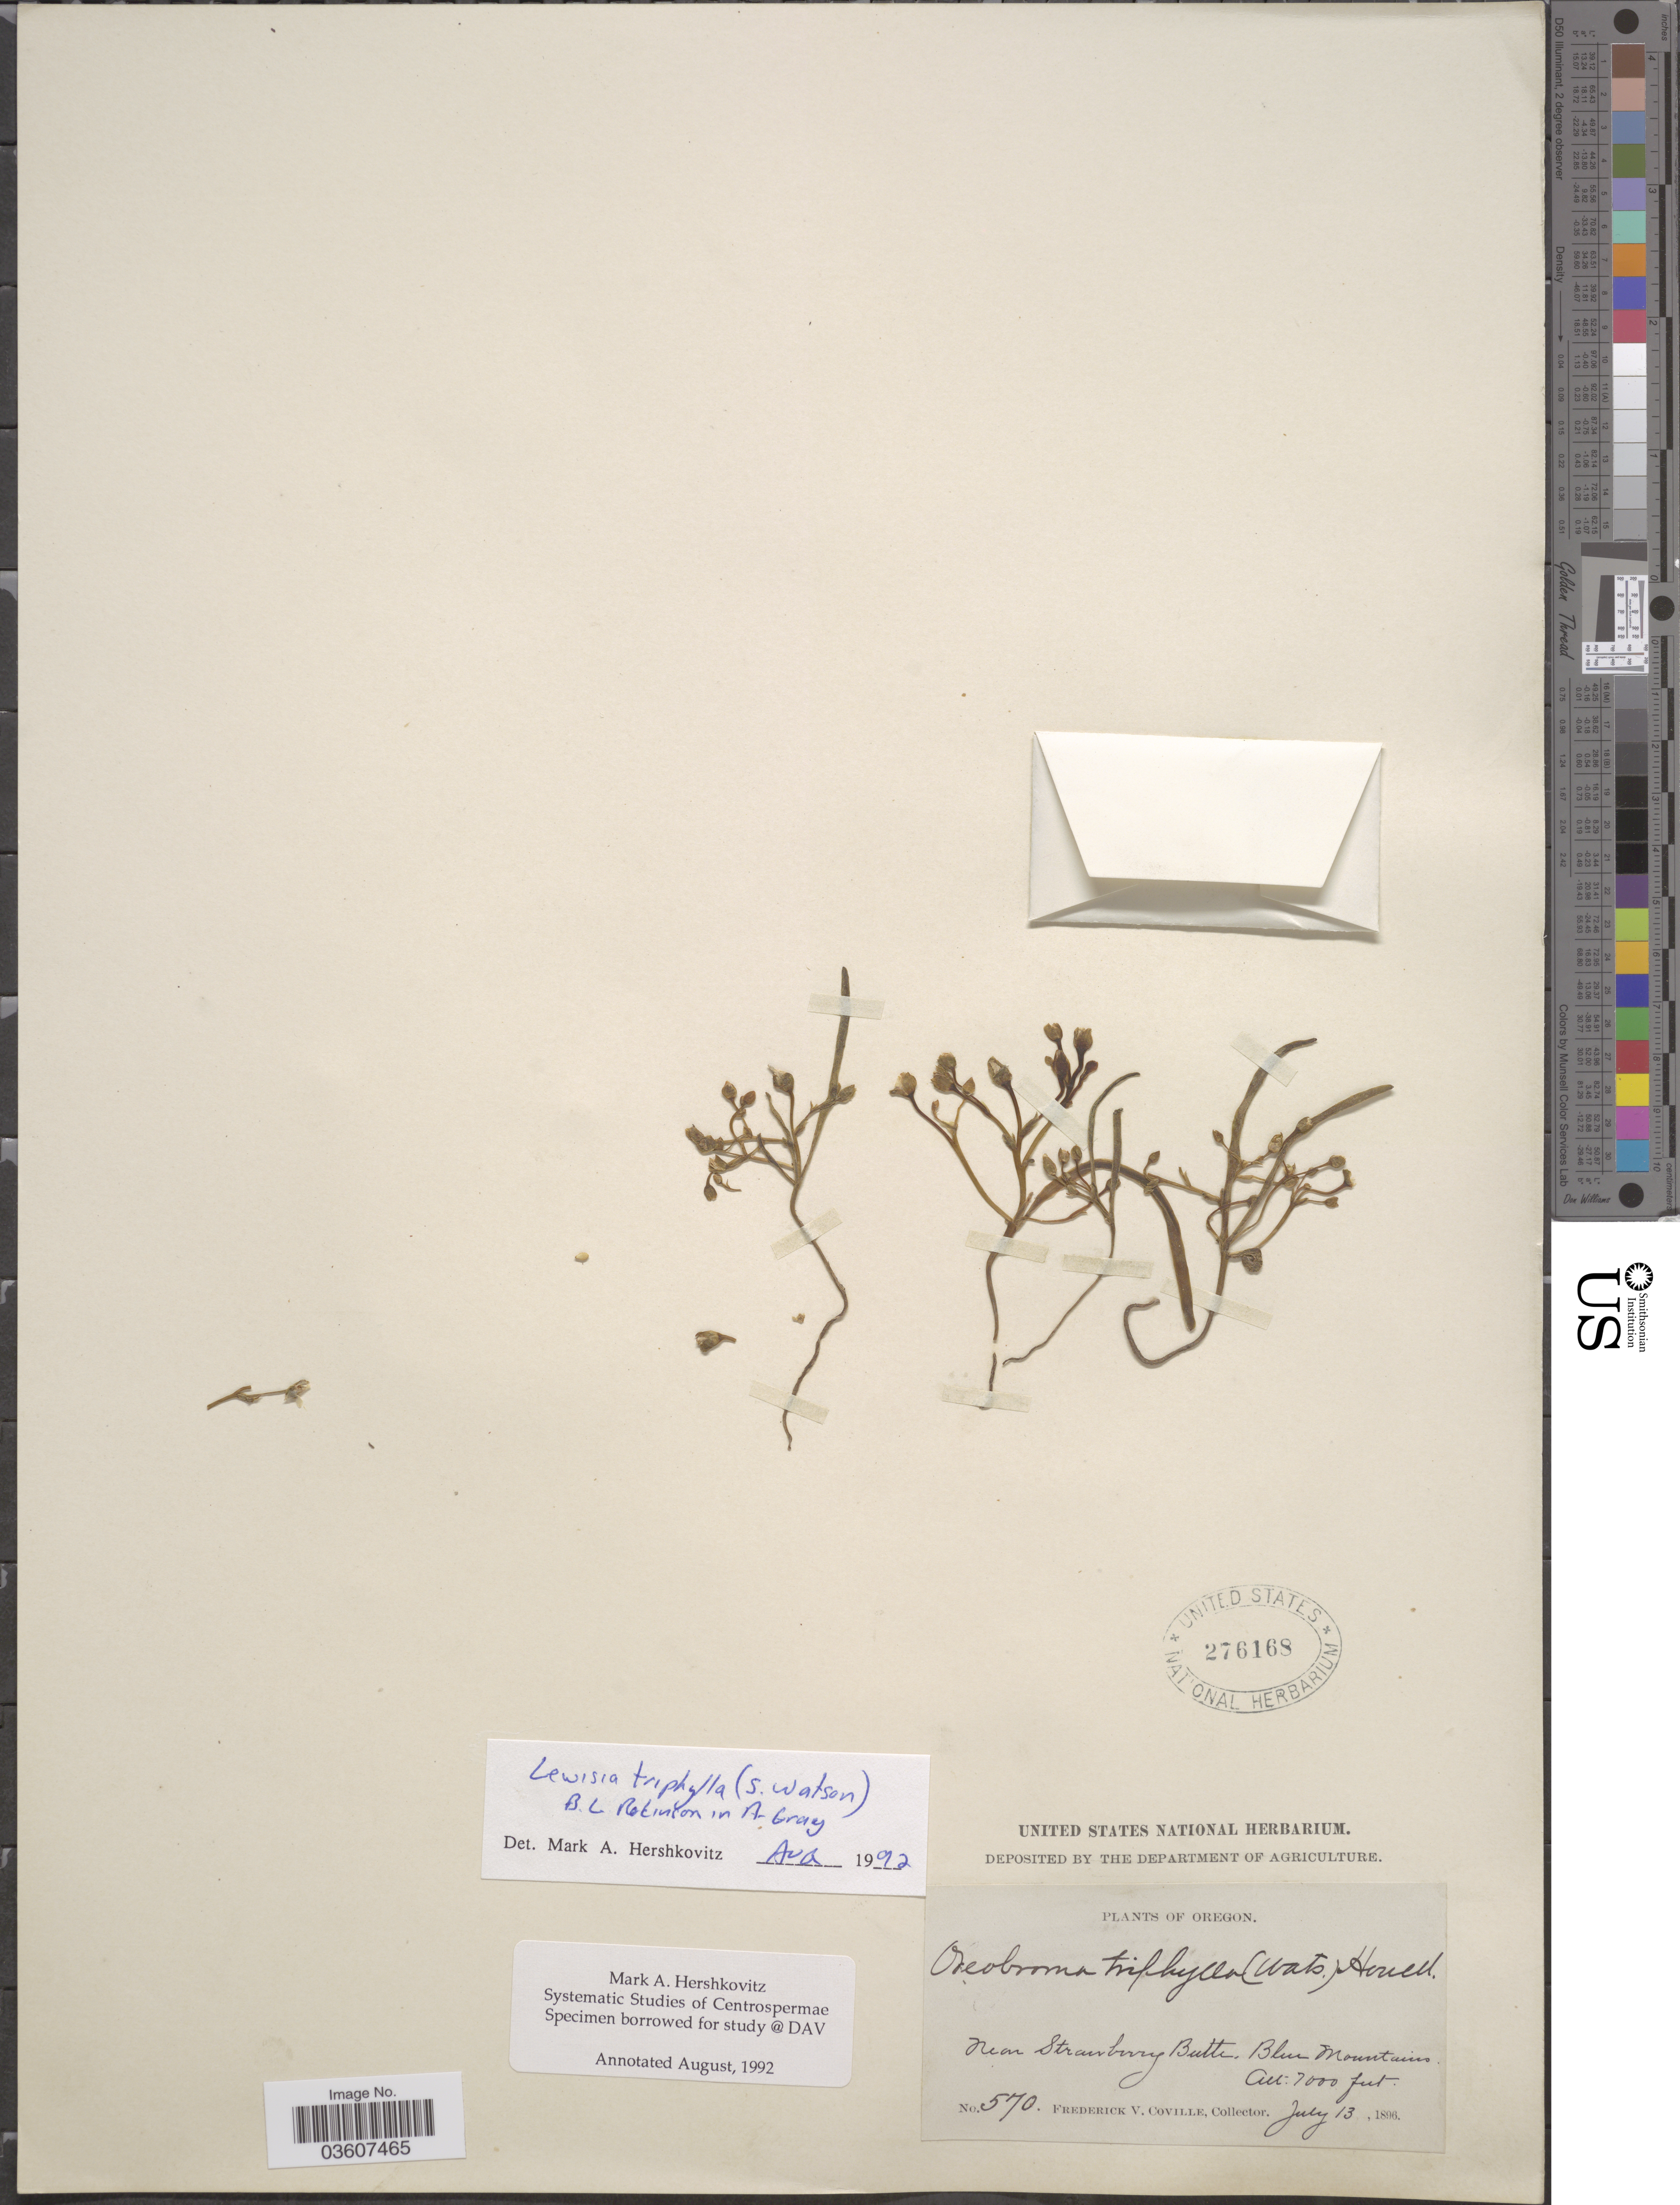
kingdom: Plantae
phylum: Tracheophyta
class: Magnoliopsida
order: Caryophyllales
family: Montiaceae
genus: Erocallis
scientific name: Erocallis triphylla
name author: (S. Watson) Rydb.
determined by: Strong, Mark T., (BOT), Smithsonian Institution - National Museum of Natural History (UNITED STATES)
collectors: F. V. Coville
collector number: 570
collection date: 1896-07-13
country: United States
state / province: Oregon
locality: Near Strawberry Butte, Blue Mountains.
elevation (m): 2134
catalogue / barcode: US 276168